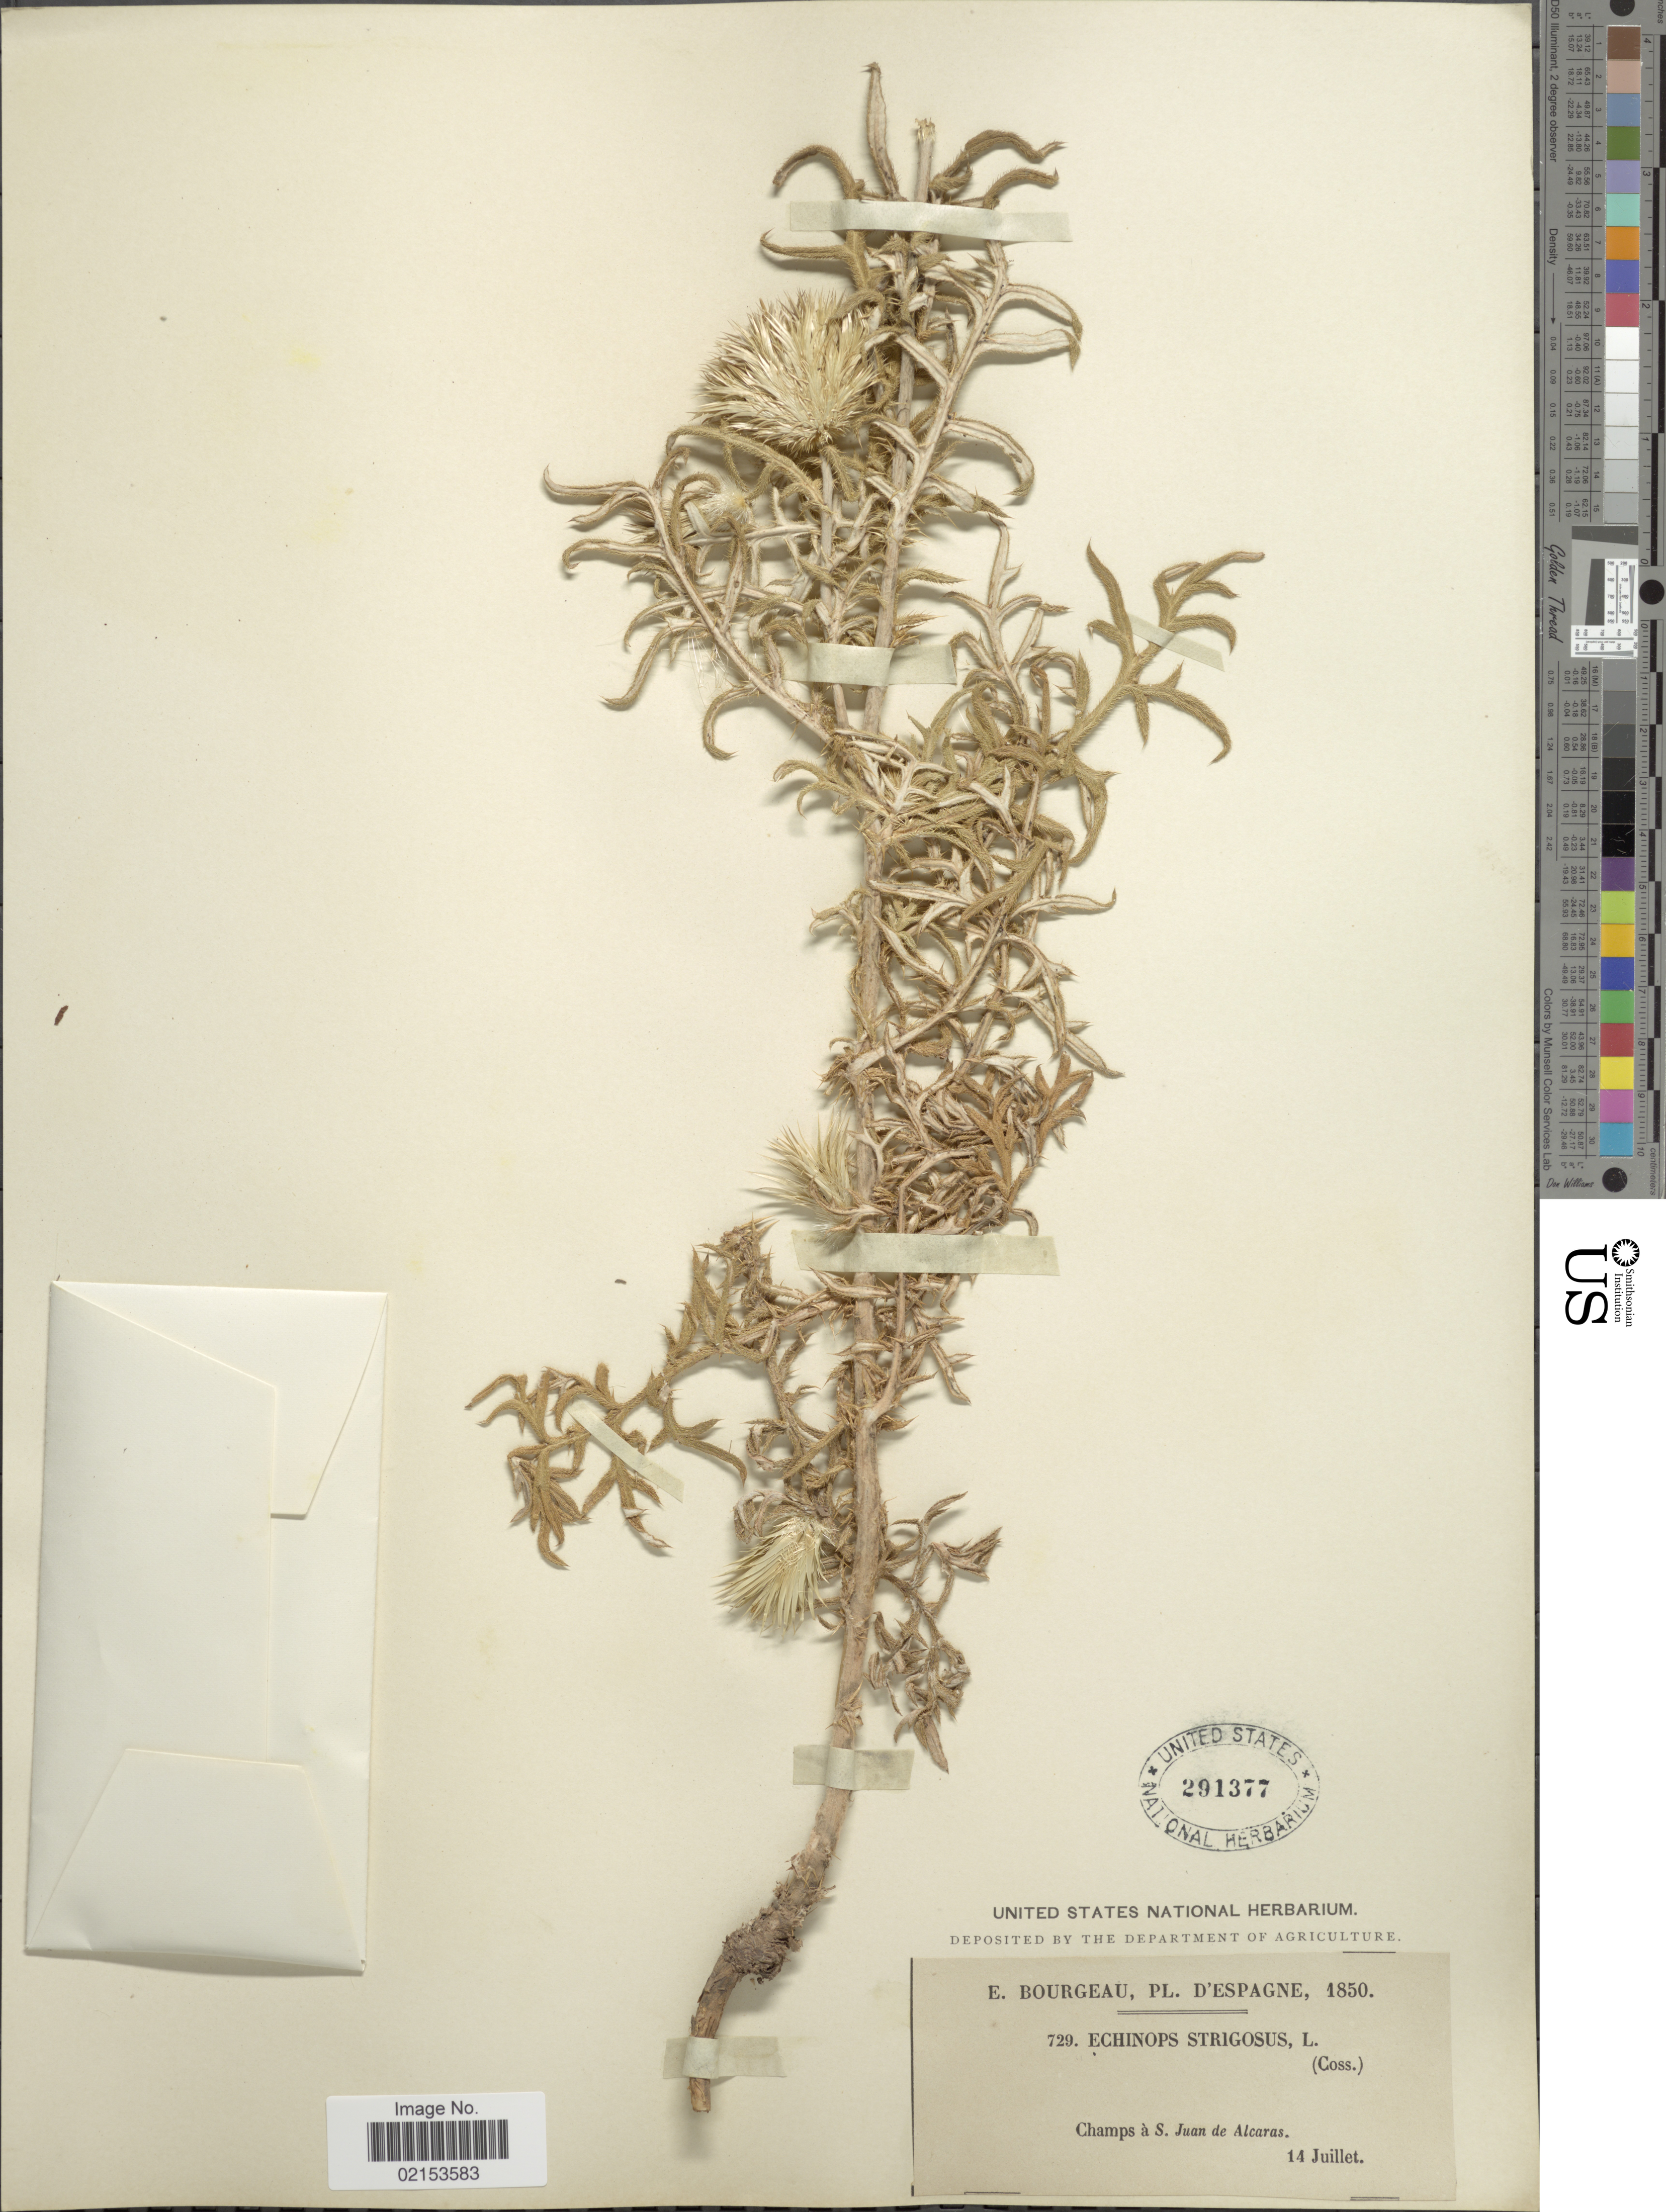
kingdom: Plantae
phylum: Tracheophyta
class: Magnoliopsida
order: Asterales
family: Asteraceae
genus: Echinops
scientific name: Echinops strigosus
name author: L.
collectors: E. Bourgeau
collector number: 729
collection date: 1850-07-14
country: Spain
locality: Champs a S. Juan de Alcaras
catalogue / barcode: US 291377